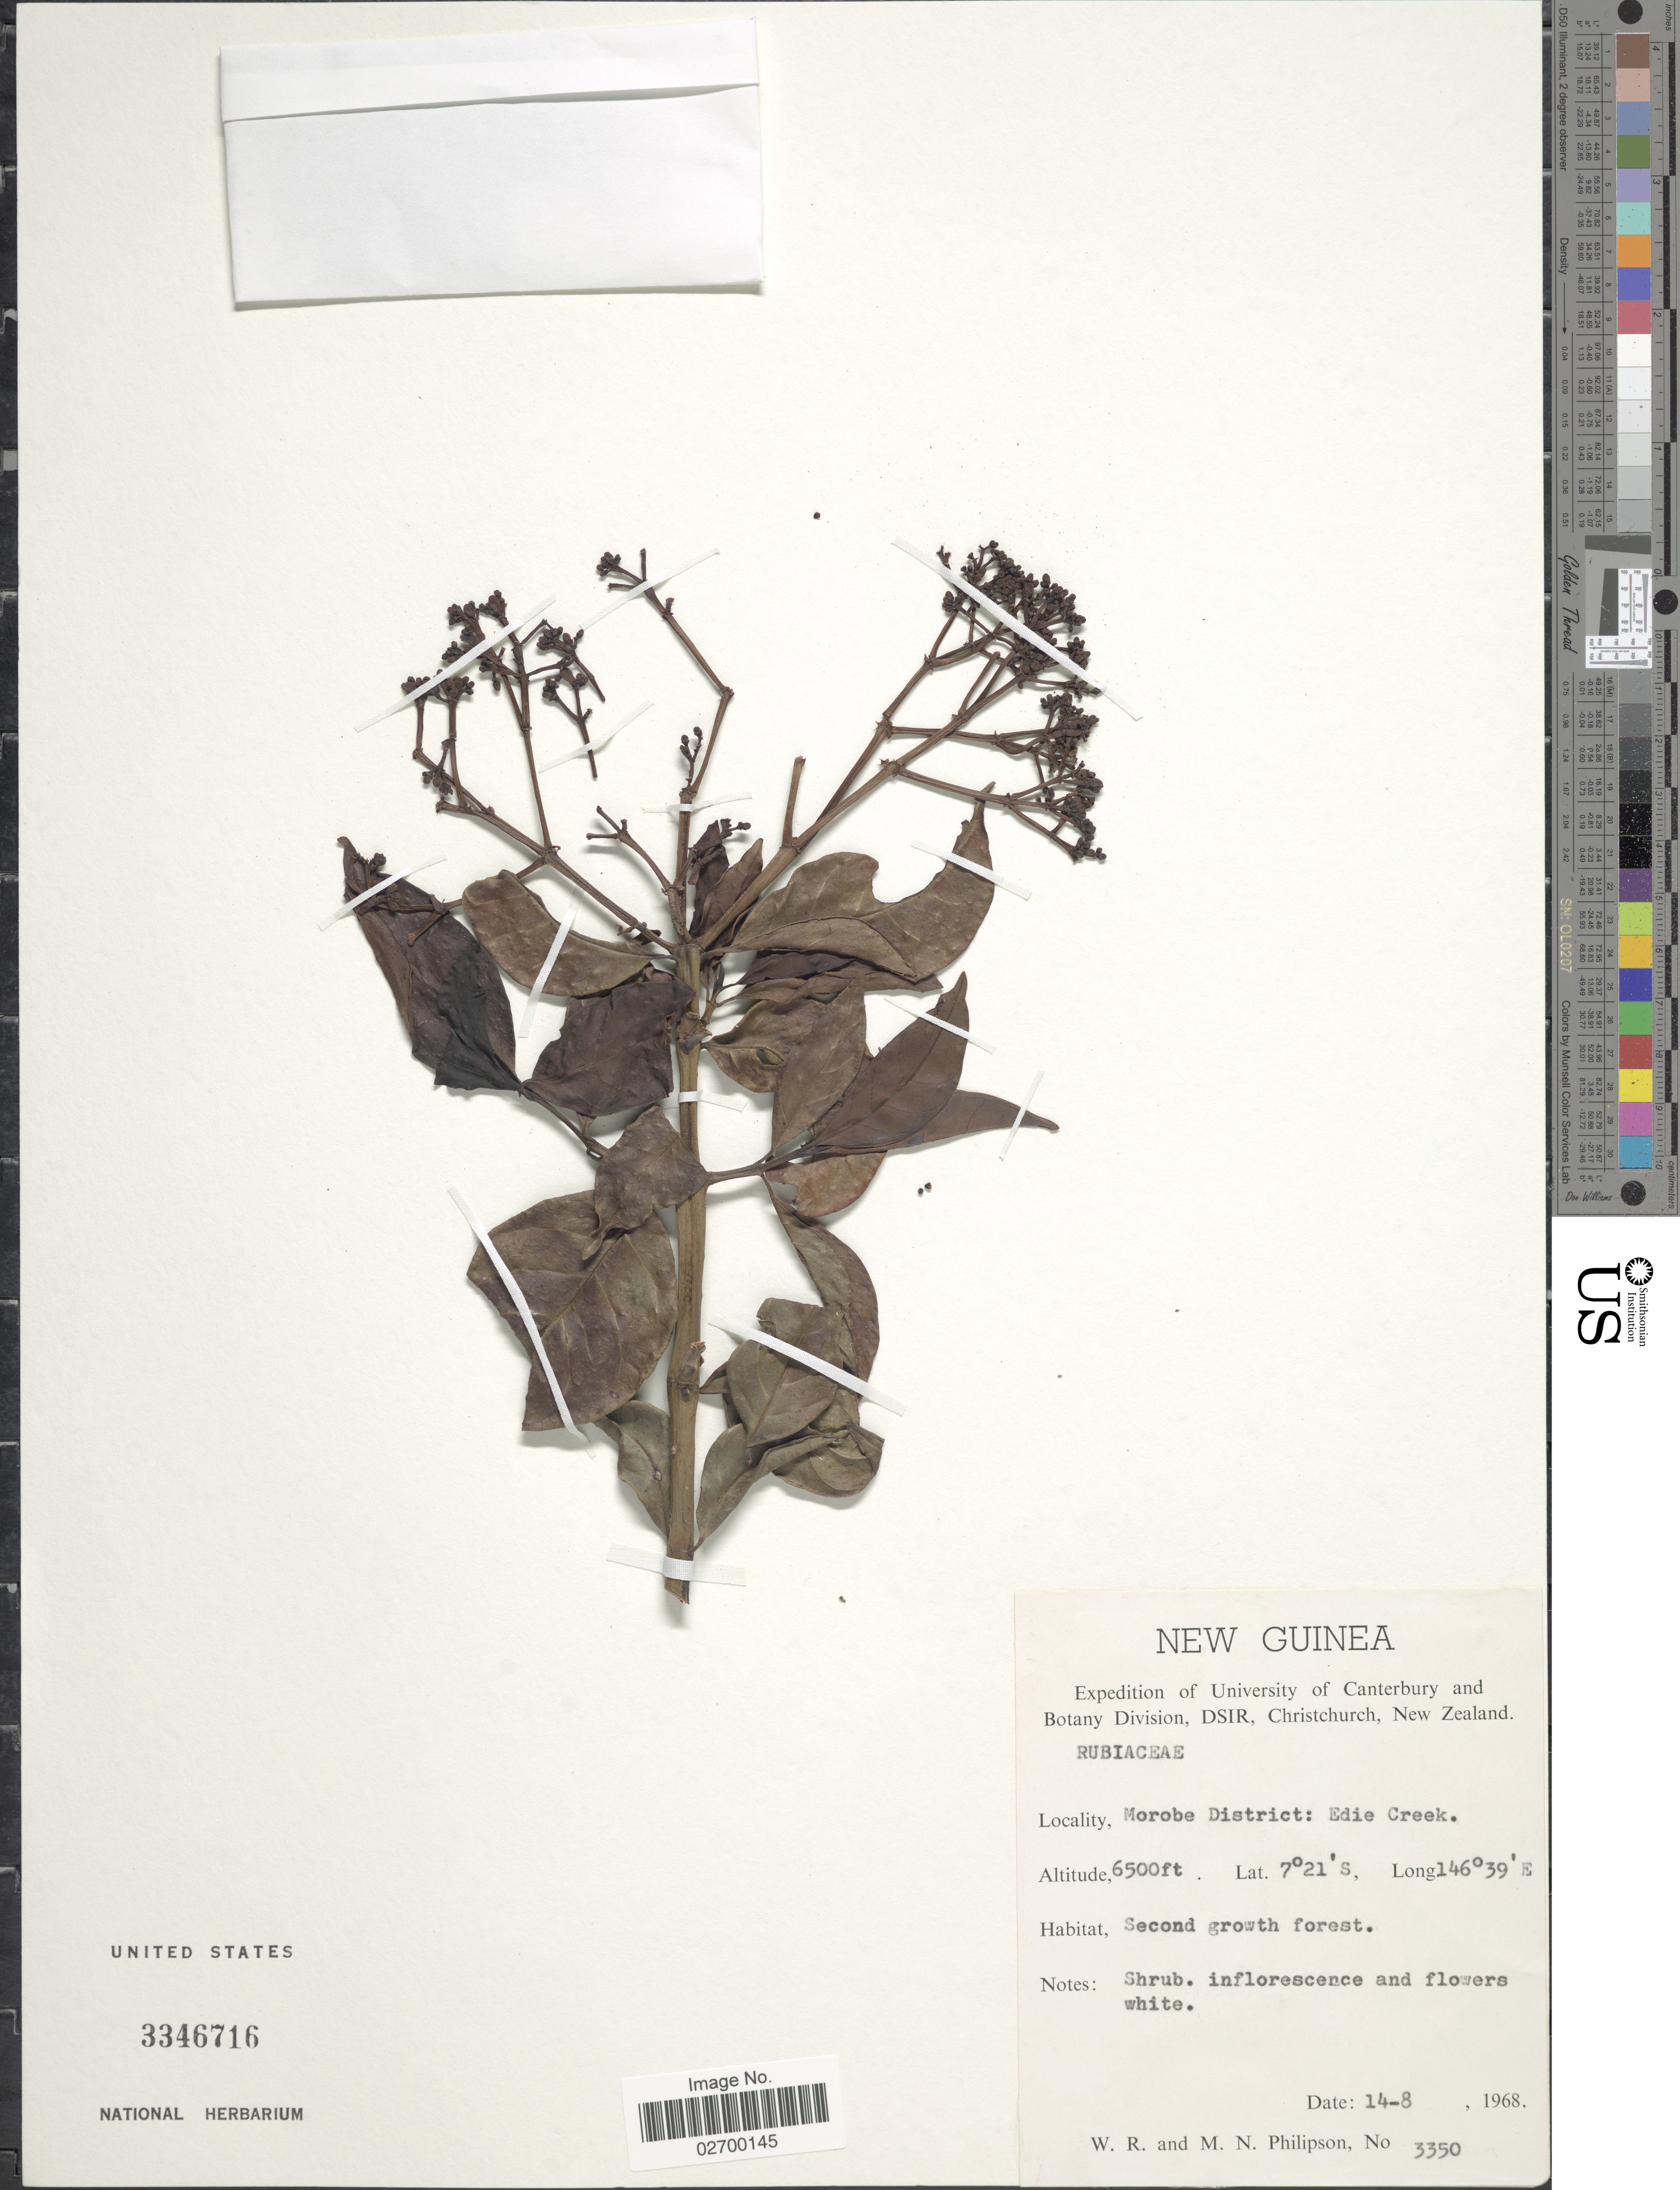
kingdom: Plantae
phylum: Tracheophyta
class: Magnoliopsida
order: Gentianales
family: Rubiaceae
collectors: W. R. Philipson & M. Philipson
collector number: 3350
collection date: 1968-08-14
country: Papua New Guinea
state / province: Morobe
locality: New Guinea. Eddie Creek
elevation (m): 1981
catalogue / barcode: US 3346716